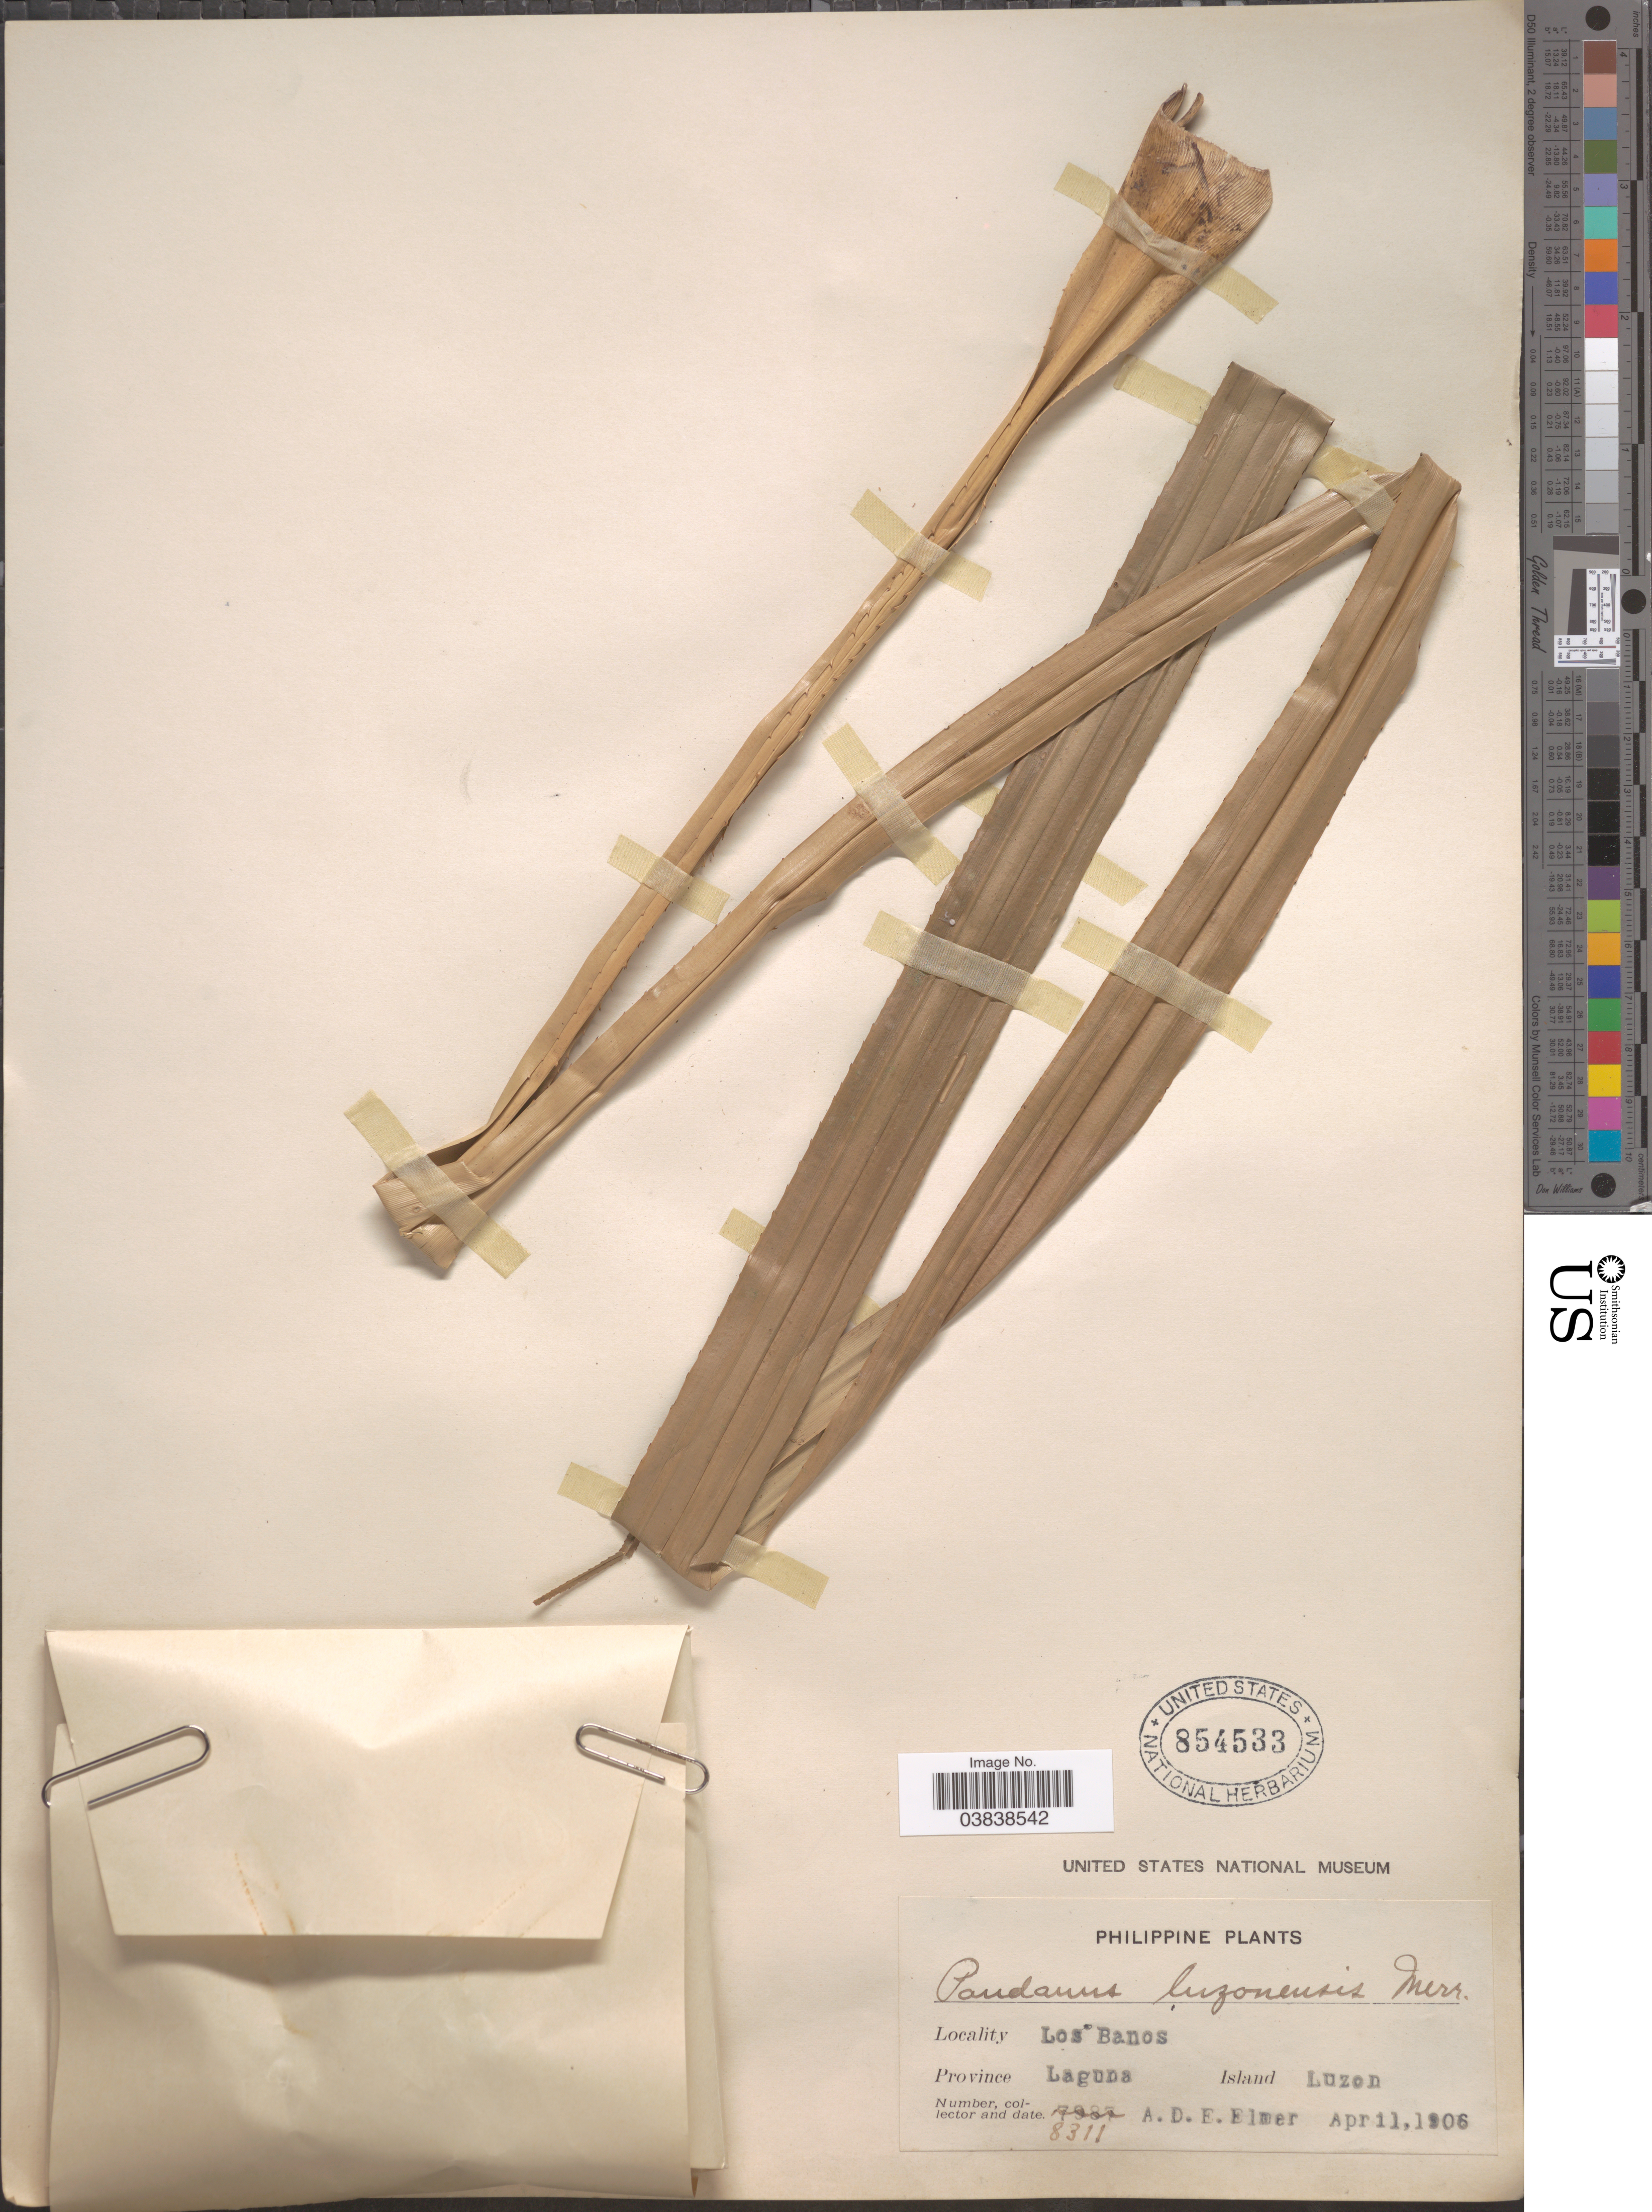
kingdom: Plantae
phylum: Tracheophyta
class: Liliopsida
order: Pandanales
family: Pandanaceae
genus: Pandanus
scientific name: Pandanus luzonensis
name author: Merr.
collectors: A. D. E. Elmer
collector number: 8311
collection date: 1906-04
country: Philippines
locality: Los Banos. Province Laguna, Island Luzon.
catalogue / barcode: US 854533